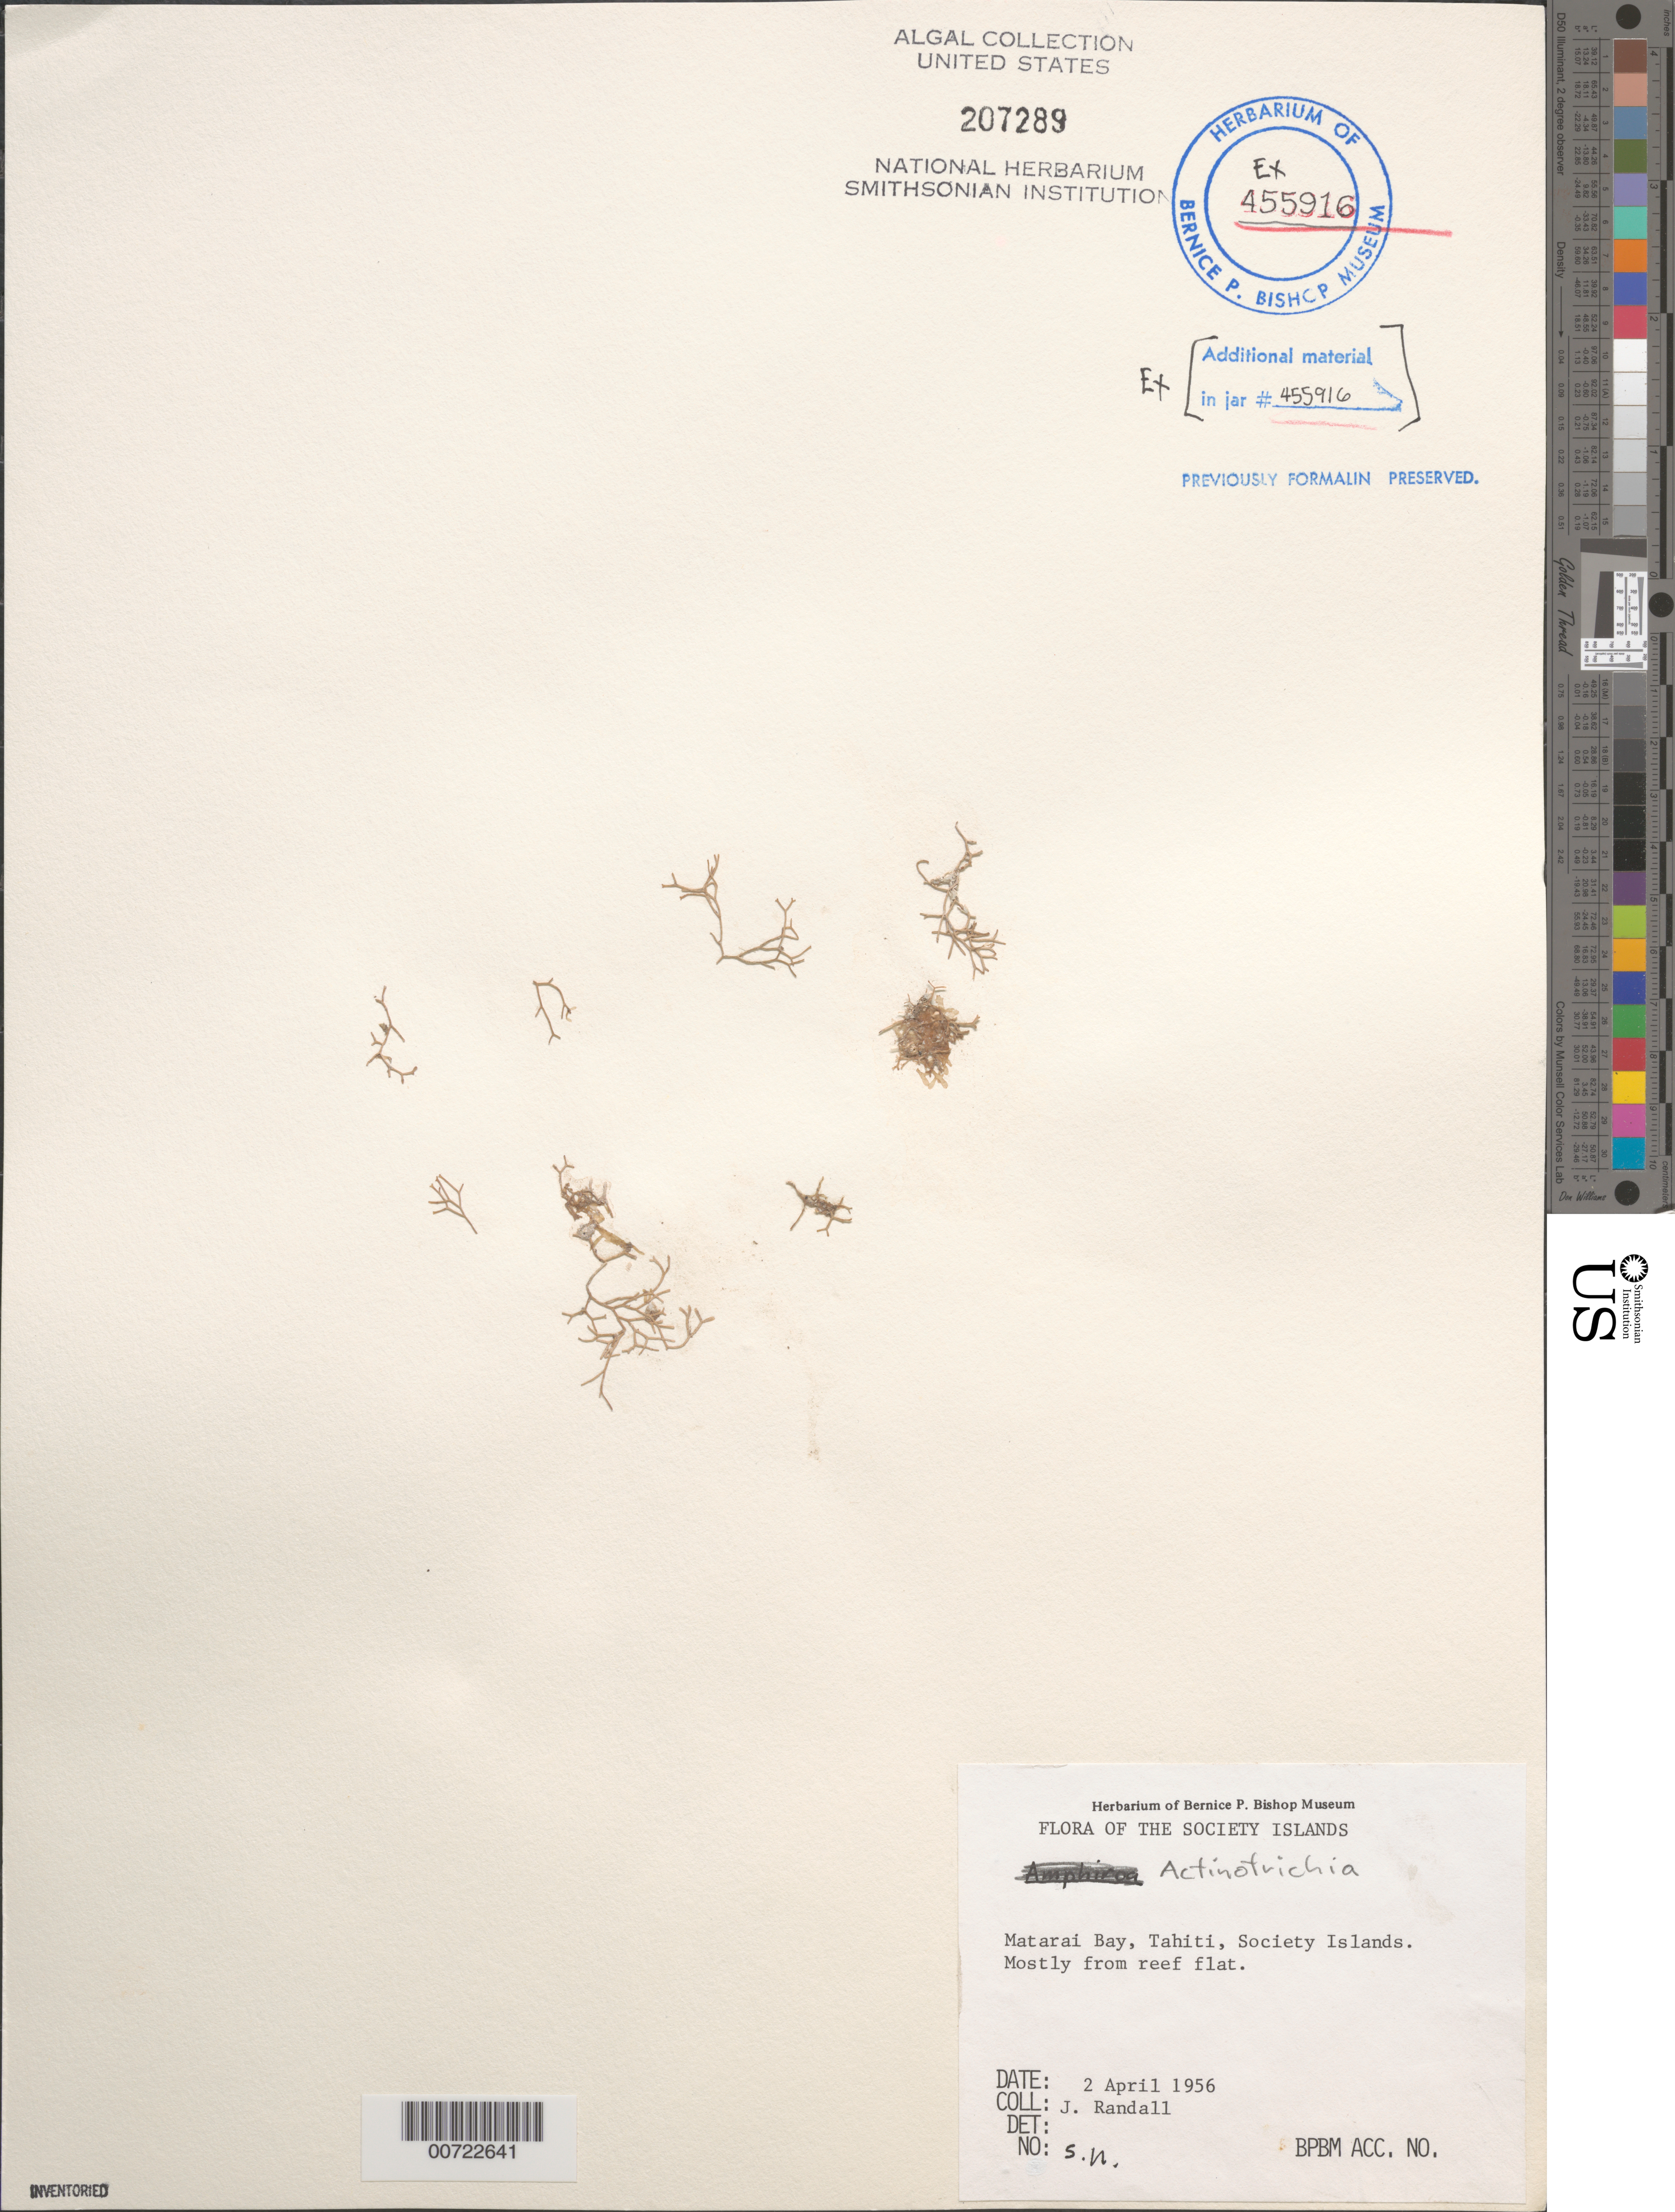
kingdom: Plantae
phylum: Rhodophyta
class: Florideophyceae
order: Nemaliales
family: Galaxauraceae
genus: Actinotrichia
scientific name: Actinotrichia sp.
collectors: J. Randall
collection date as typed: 02 Apr 1956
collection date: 1956-04-02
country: French Polynesia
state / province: Îles du Vent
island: Tahiti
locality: Matarai Bay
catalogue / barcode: US 207289